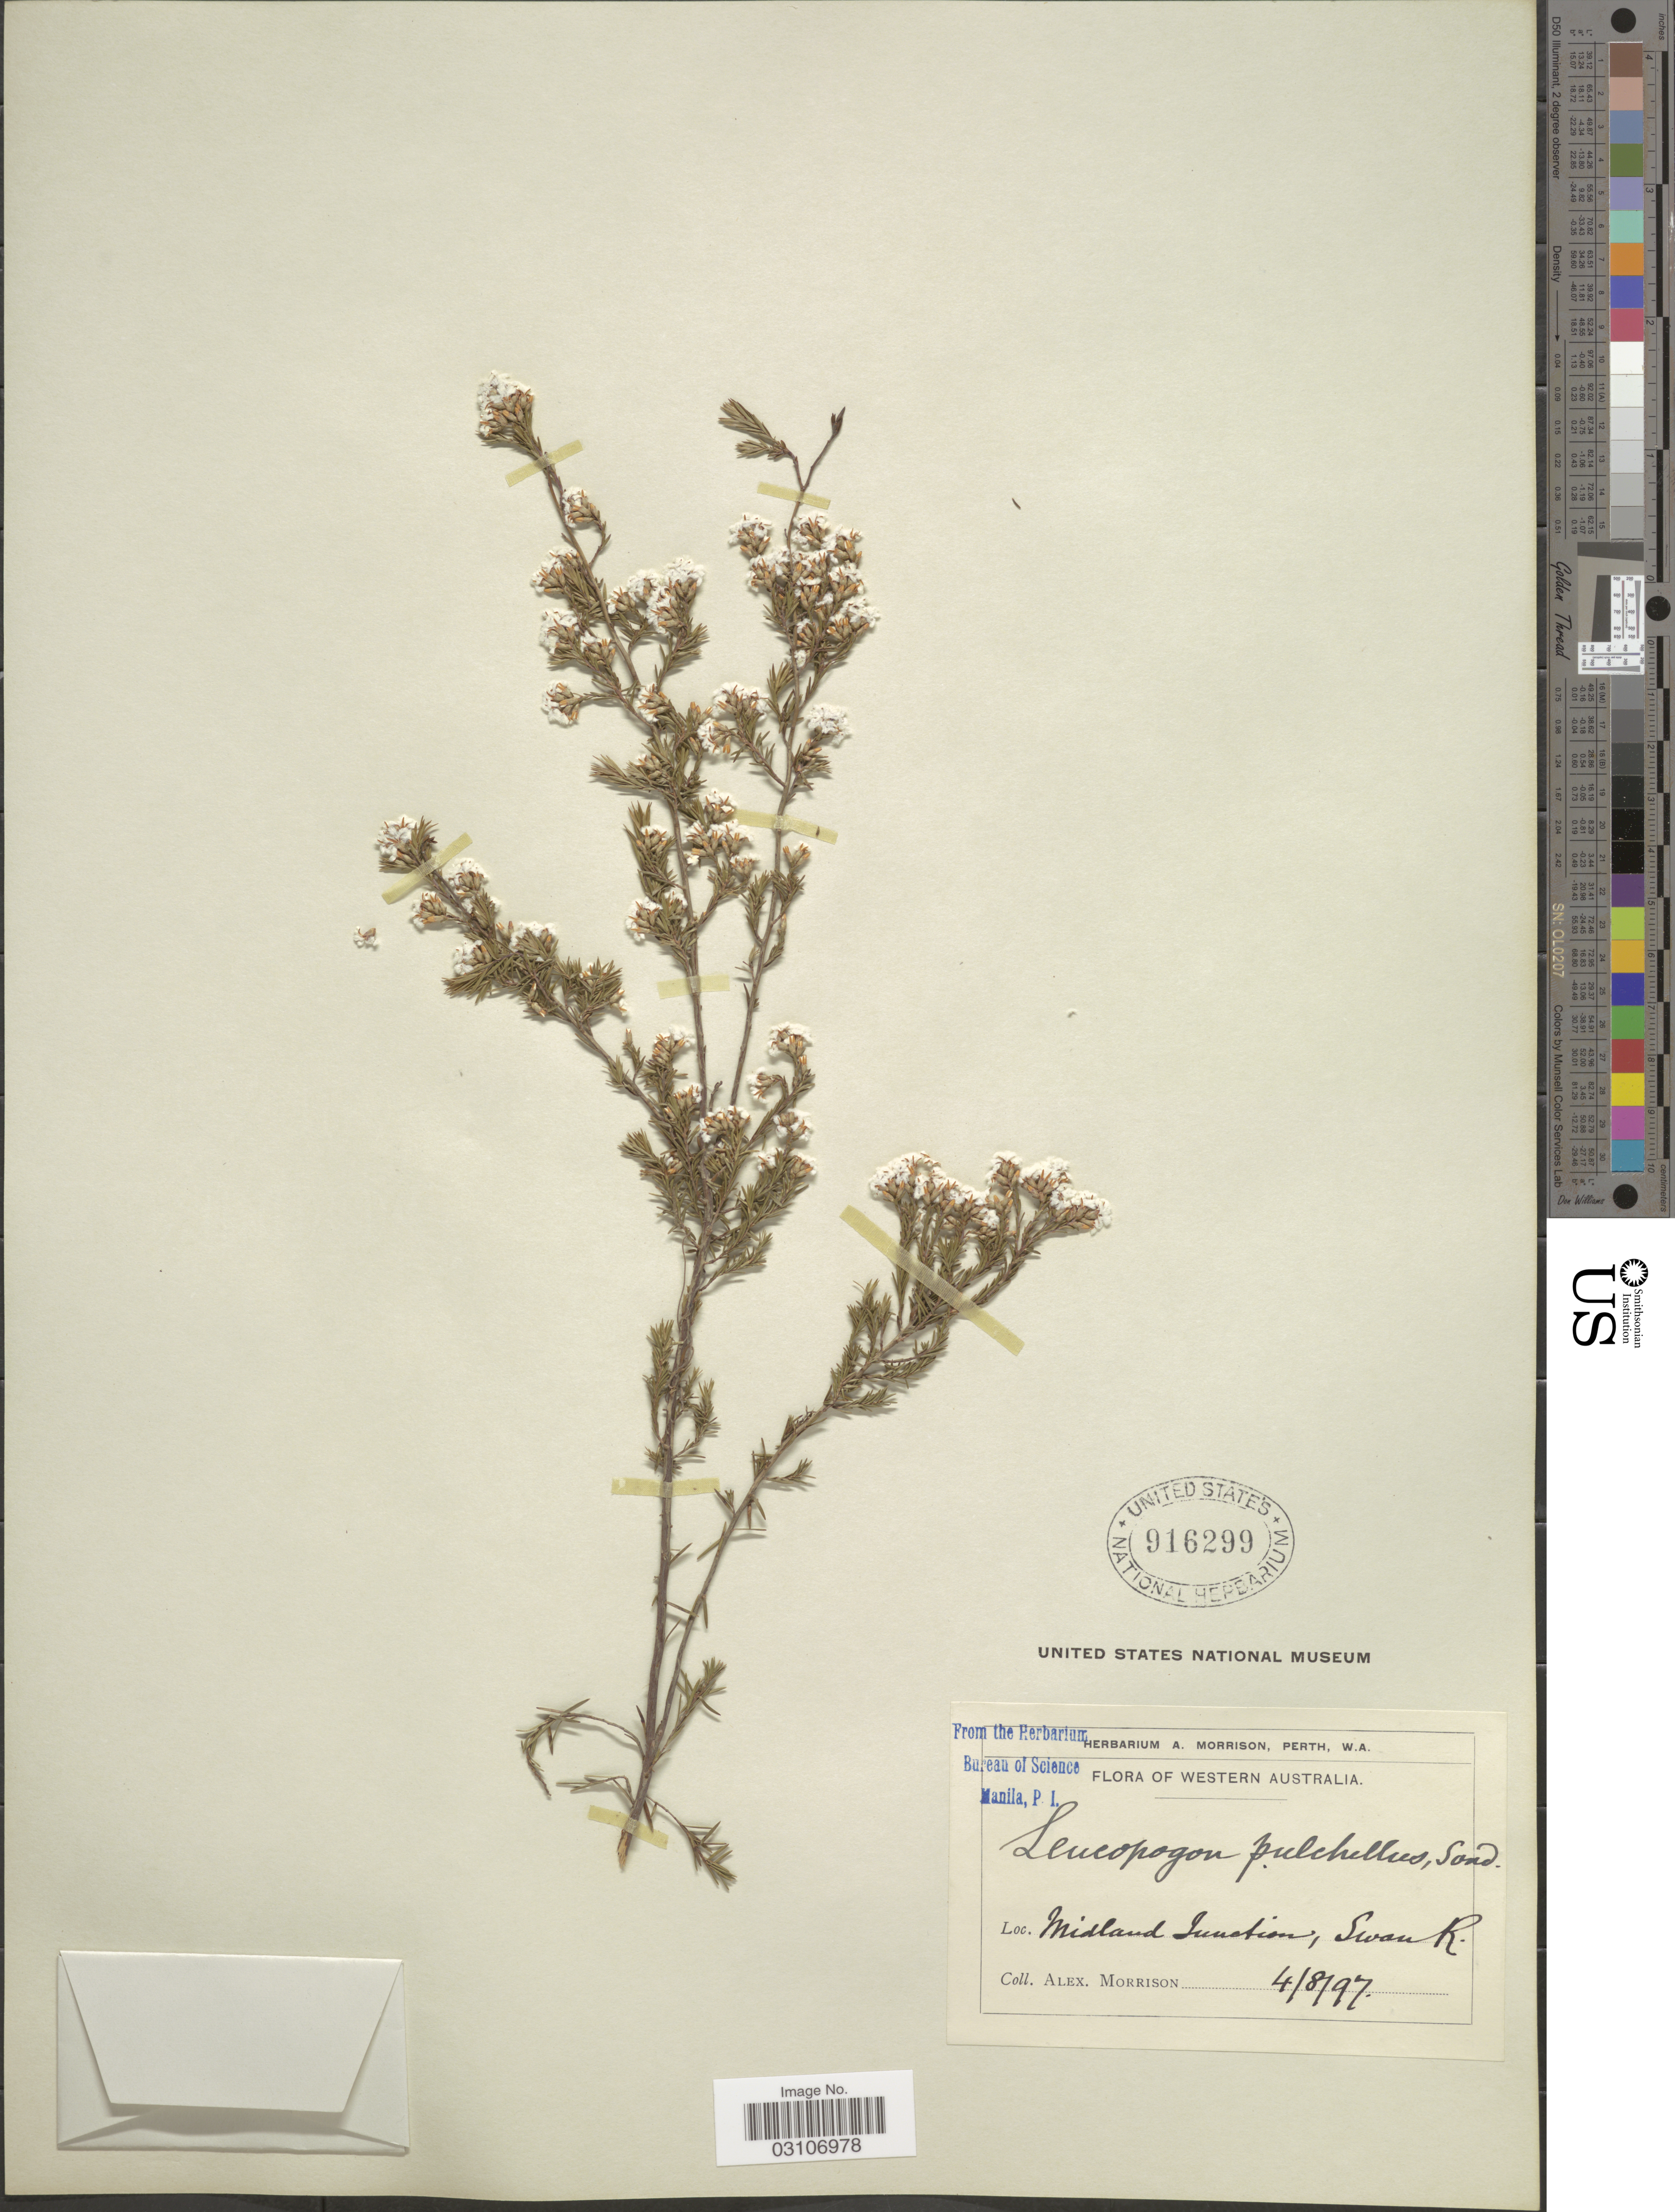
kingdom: Plantae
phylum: Tracheophyta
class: Magnoliopsida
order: Ericales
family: Ericaceae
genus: Leucopogon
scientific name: Leucopogon pulchellus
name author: Sond.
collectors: A. Morrison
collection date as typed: Transcribed d/m/y: 4/8/97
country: Australia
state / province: Western Australia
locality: Midland Junction, Swan R.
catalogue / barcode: US 916299